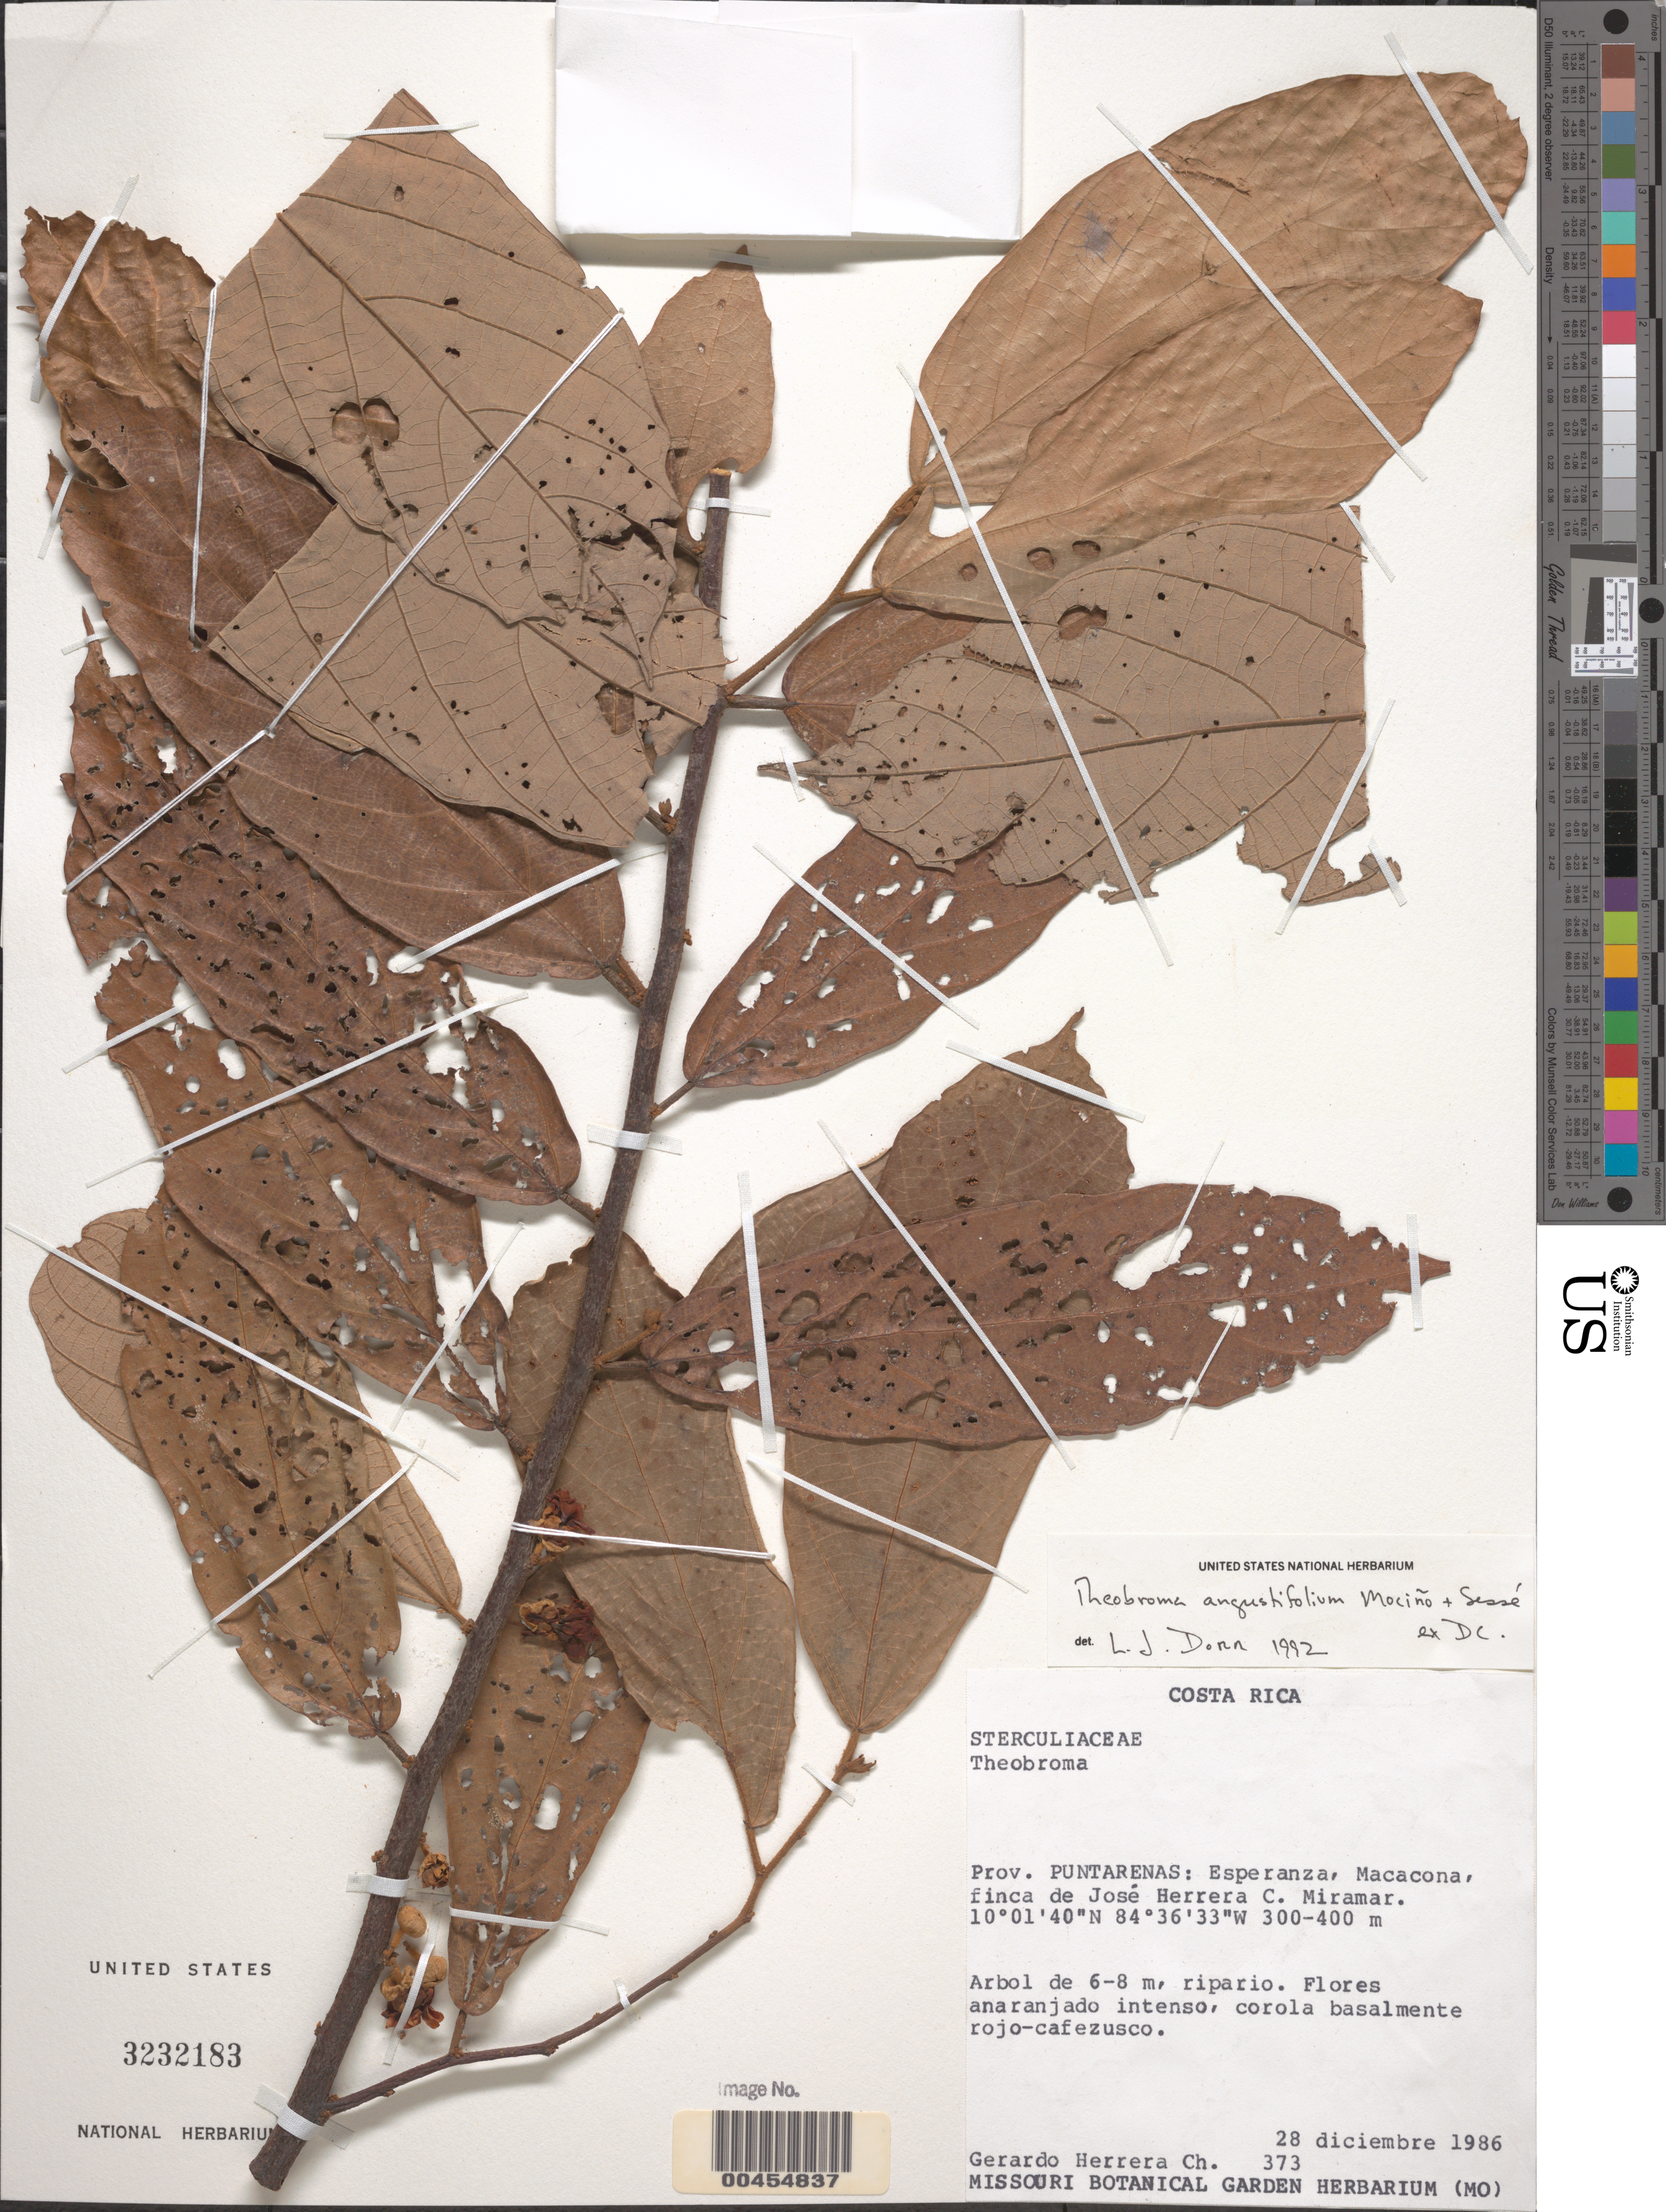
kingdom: Plantae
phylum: Tracheophyta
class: Magnoliopsida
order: Malvales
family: Malvaceae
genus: Theobroma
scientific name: Theobroma angustifolium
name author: DC.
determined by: Dorr, Laurence J., Curator (BOT), Smithsonian Institution - National Museum of Natural History (UNITED STATES)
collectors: G. Herrera Ch.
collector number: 373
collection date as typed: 28 Dec 1986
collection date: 1986-12-28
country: Costa Rica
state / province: Puntarenas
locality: Esperanza, Macacona, finca de José Herrera C. Miramar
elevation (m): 300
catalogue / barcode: US 3232183